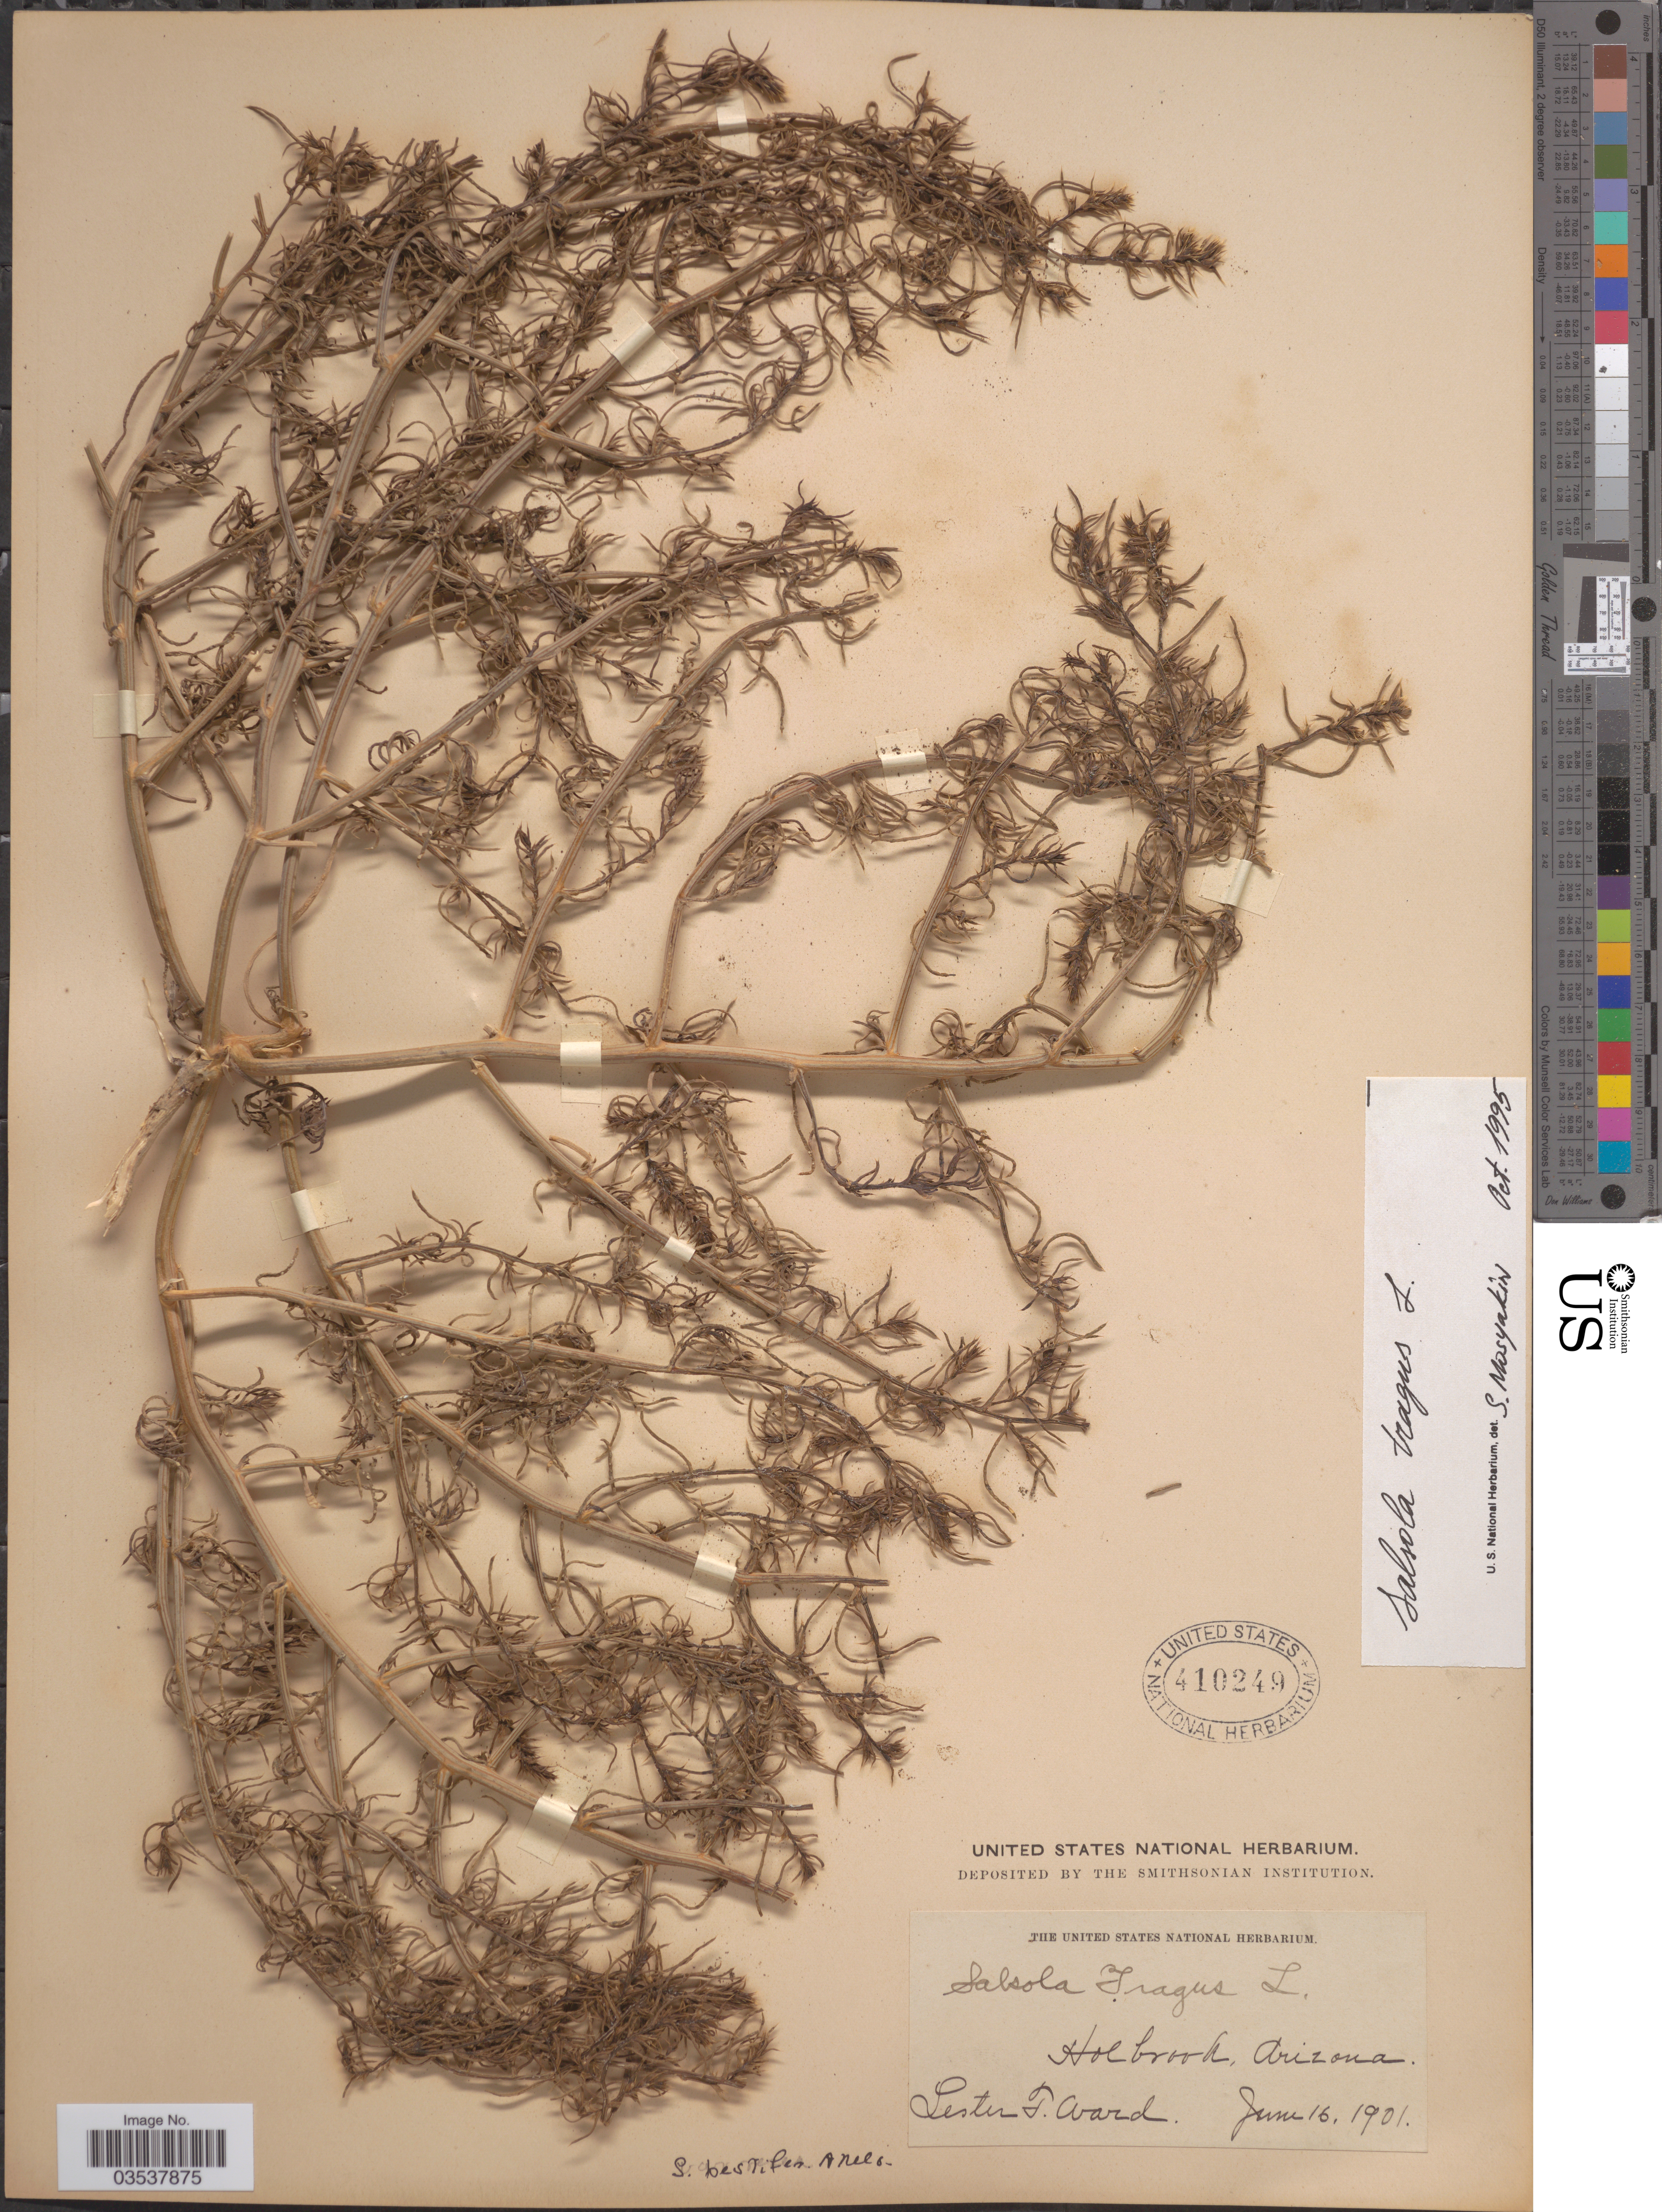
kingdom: Plantae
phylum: Tracheophyta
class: Magnoliopsida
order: Caryophyllales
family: Amaranthaceae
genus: Salsola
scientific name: Salsola pestifer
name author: A. Nelson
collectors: L. F. Ward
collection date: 1901-06-16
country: United States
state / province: Arizona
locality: Holbrook.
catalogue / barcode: US 410249